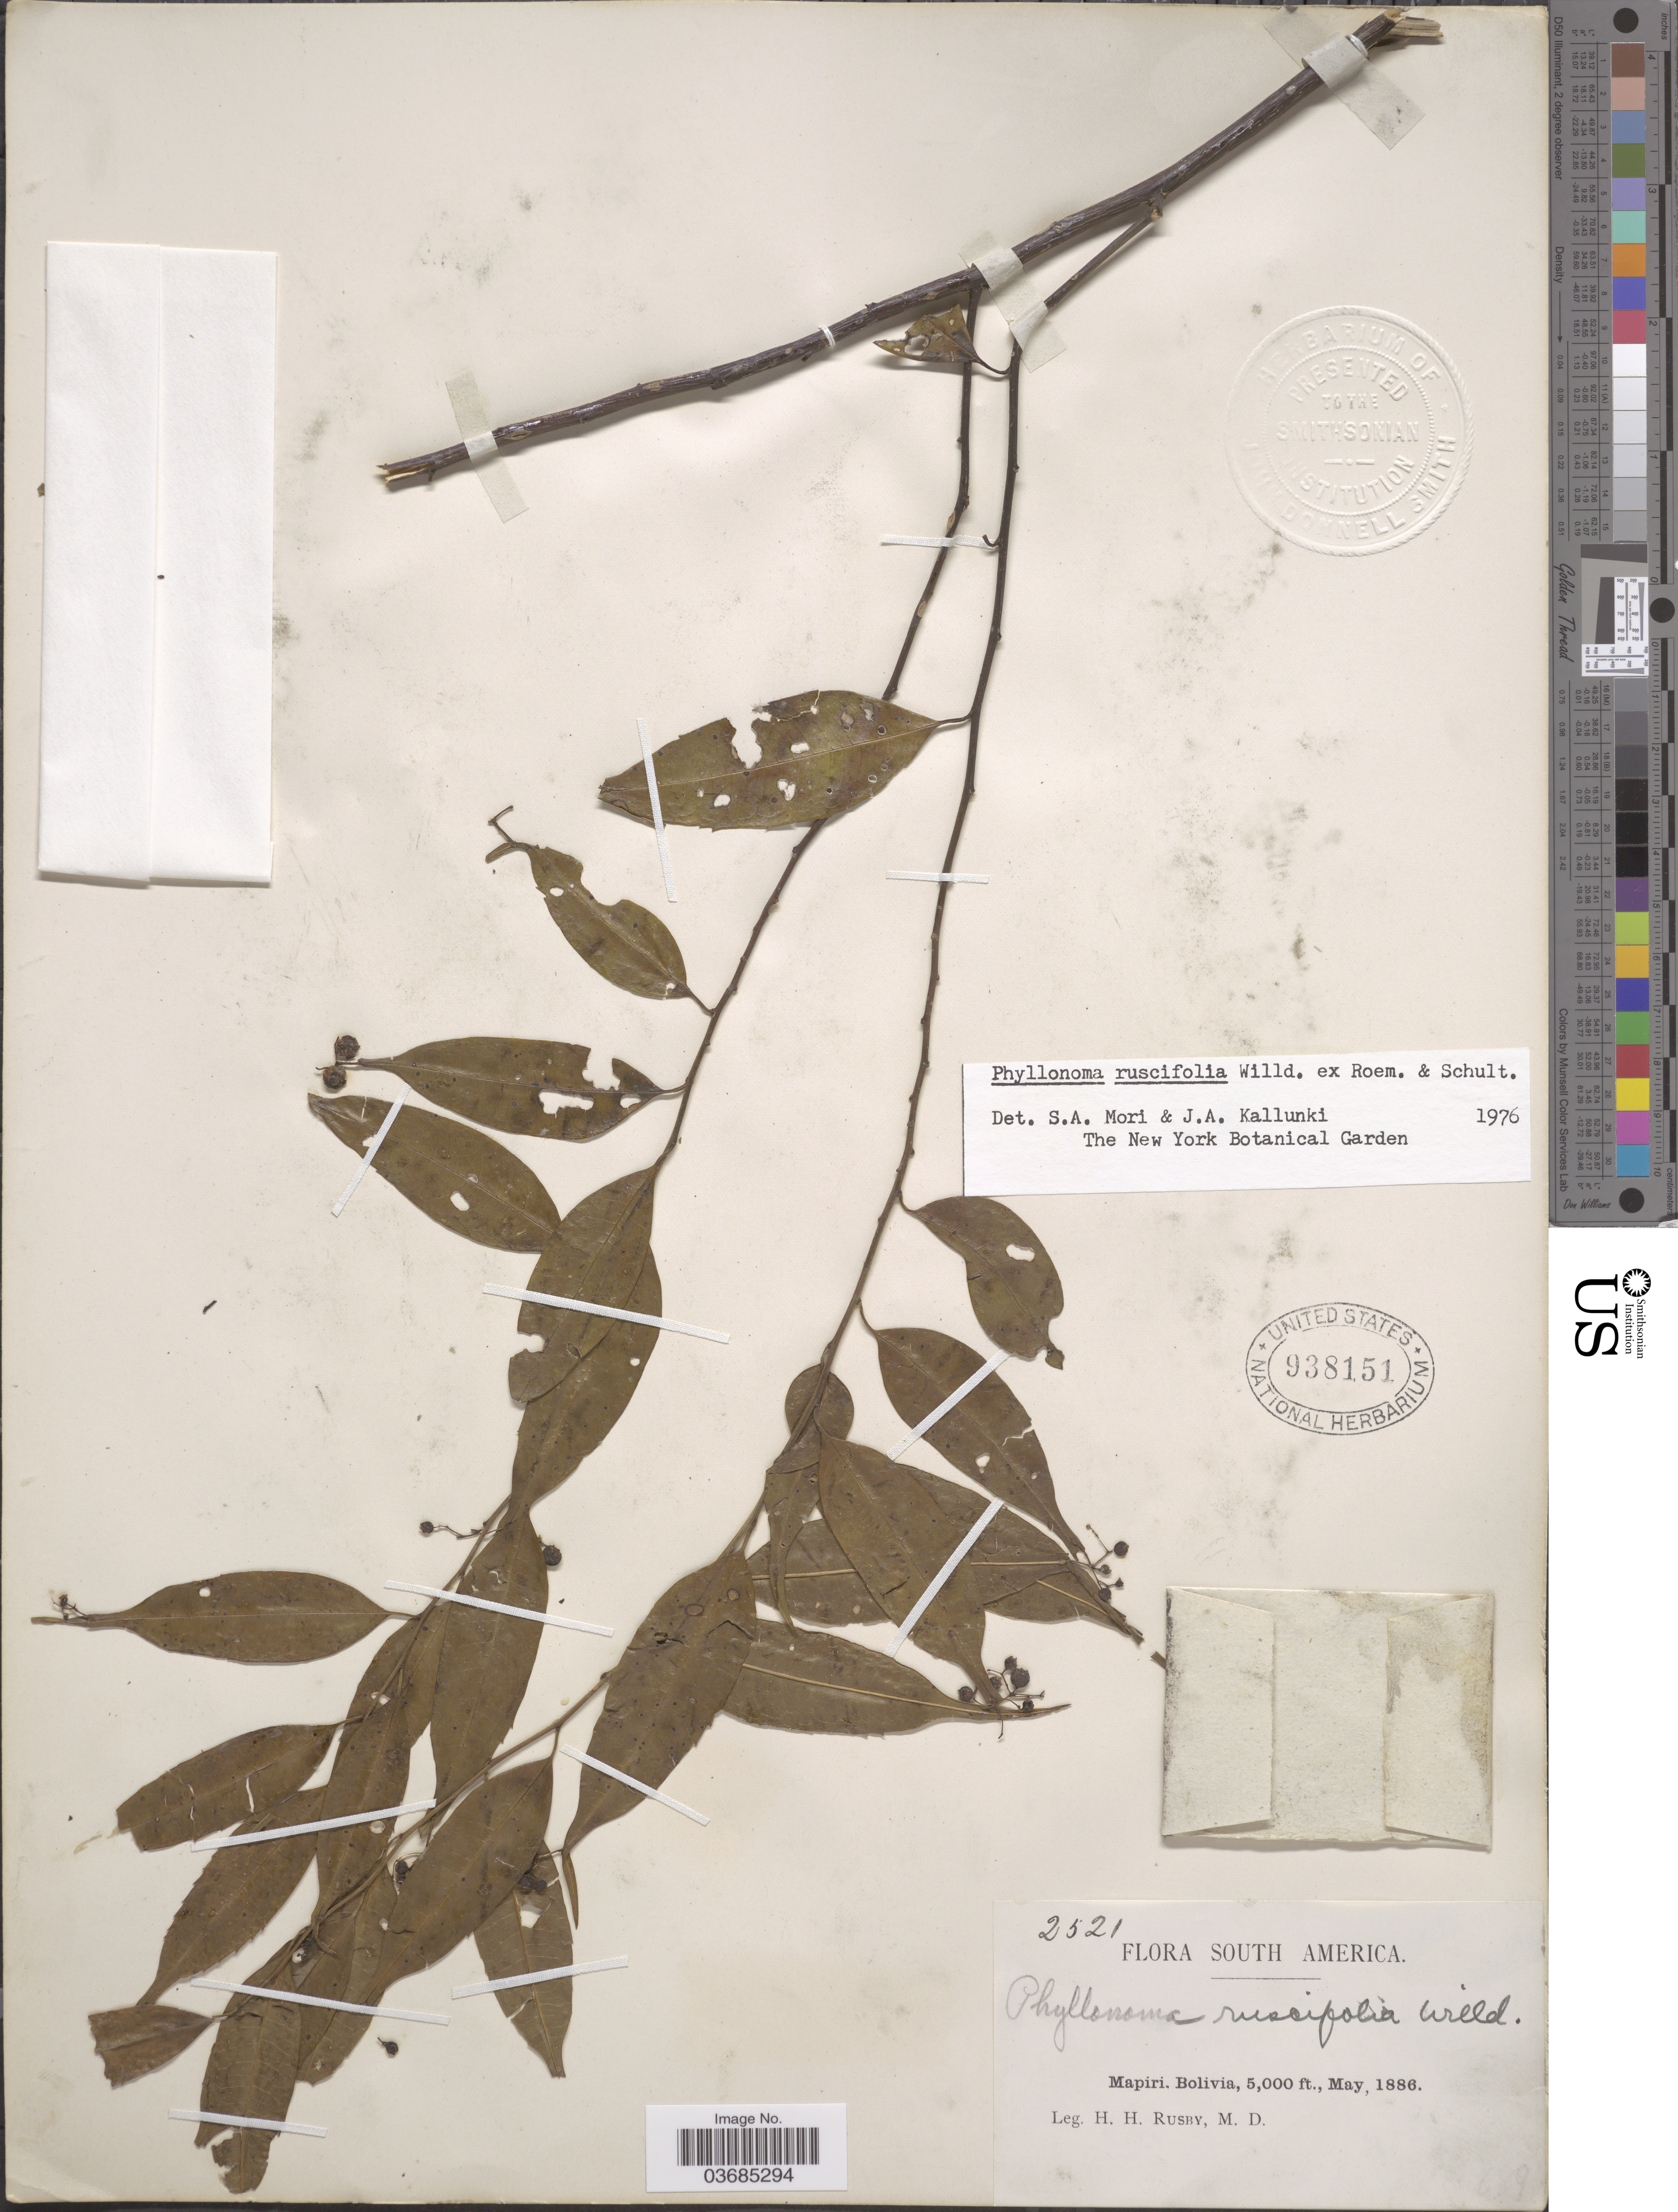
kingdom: Plantae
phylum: Tracheophyta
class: Magnoliopsida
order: Aquifoliales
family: Phyllonomaceae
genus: Phyllonoma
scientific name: Phyllonoma ruscifolia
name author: Willd. ex Schult.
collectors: H. H. Rusby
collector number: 2521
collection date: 1886-05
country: Bolivia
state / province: La Páz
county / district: Larecaja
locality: Mapiri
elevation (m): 1524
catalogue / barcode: US 938151